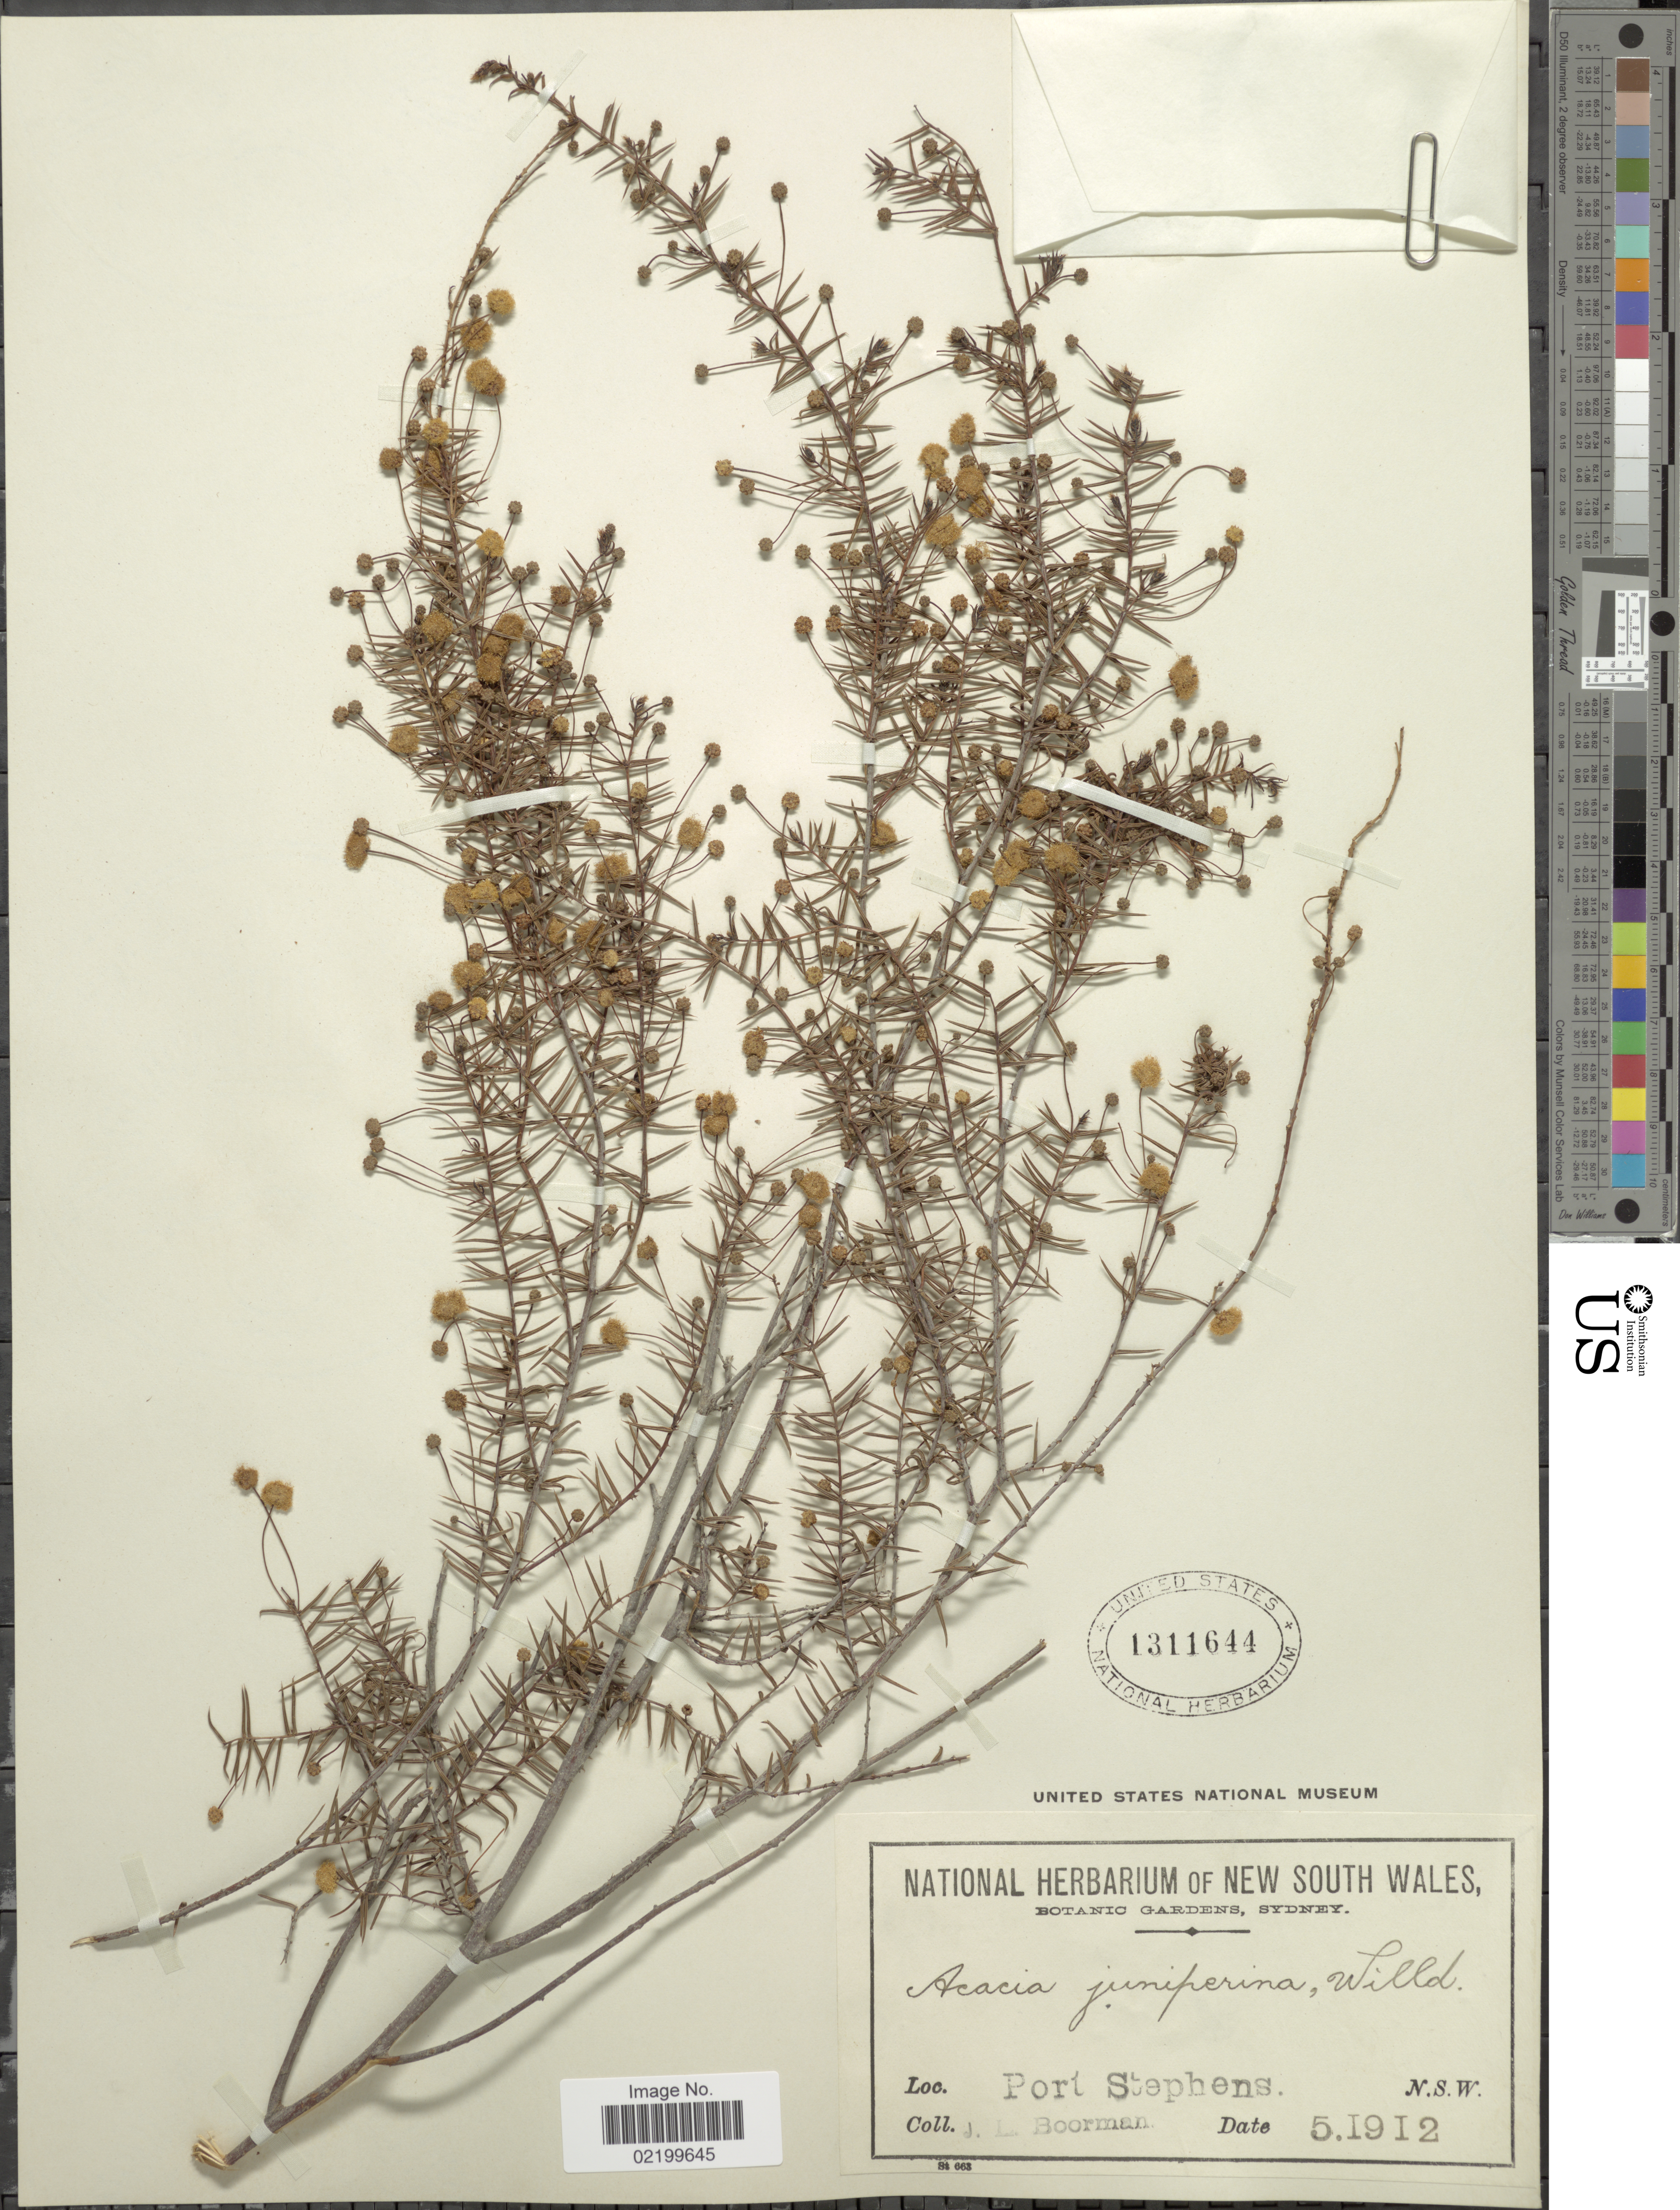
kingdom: Plantae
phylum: Tracheophyta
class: Magnoliopsida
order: Fabales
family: Fabaceae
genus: Acacia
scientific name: Acacia ulicifolia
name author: (Salisb.) Court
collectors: J. Boorman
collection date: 1912-05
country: Australia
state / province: New South Wales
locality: N.S.W. Port Stephens,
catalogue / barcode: US 1311644